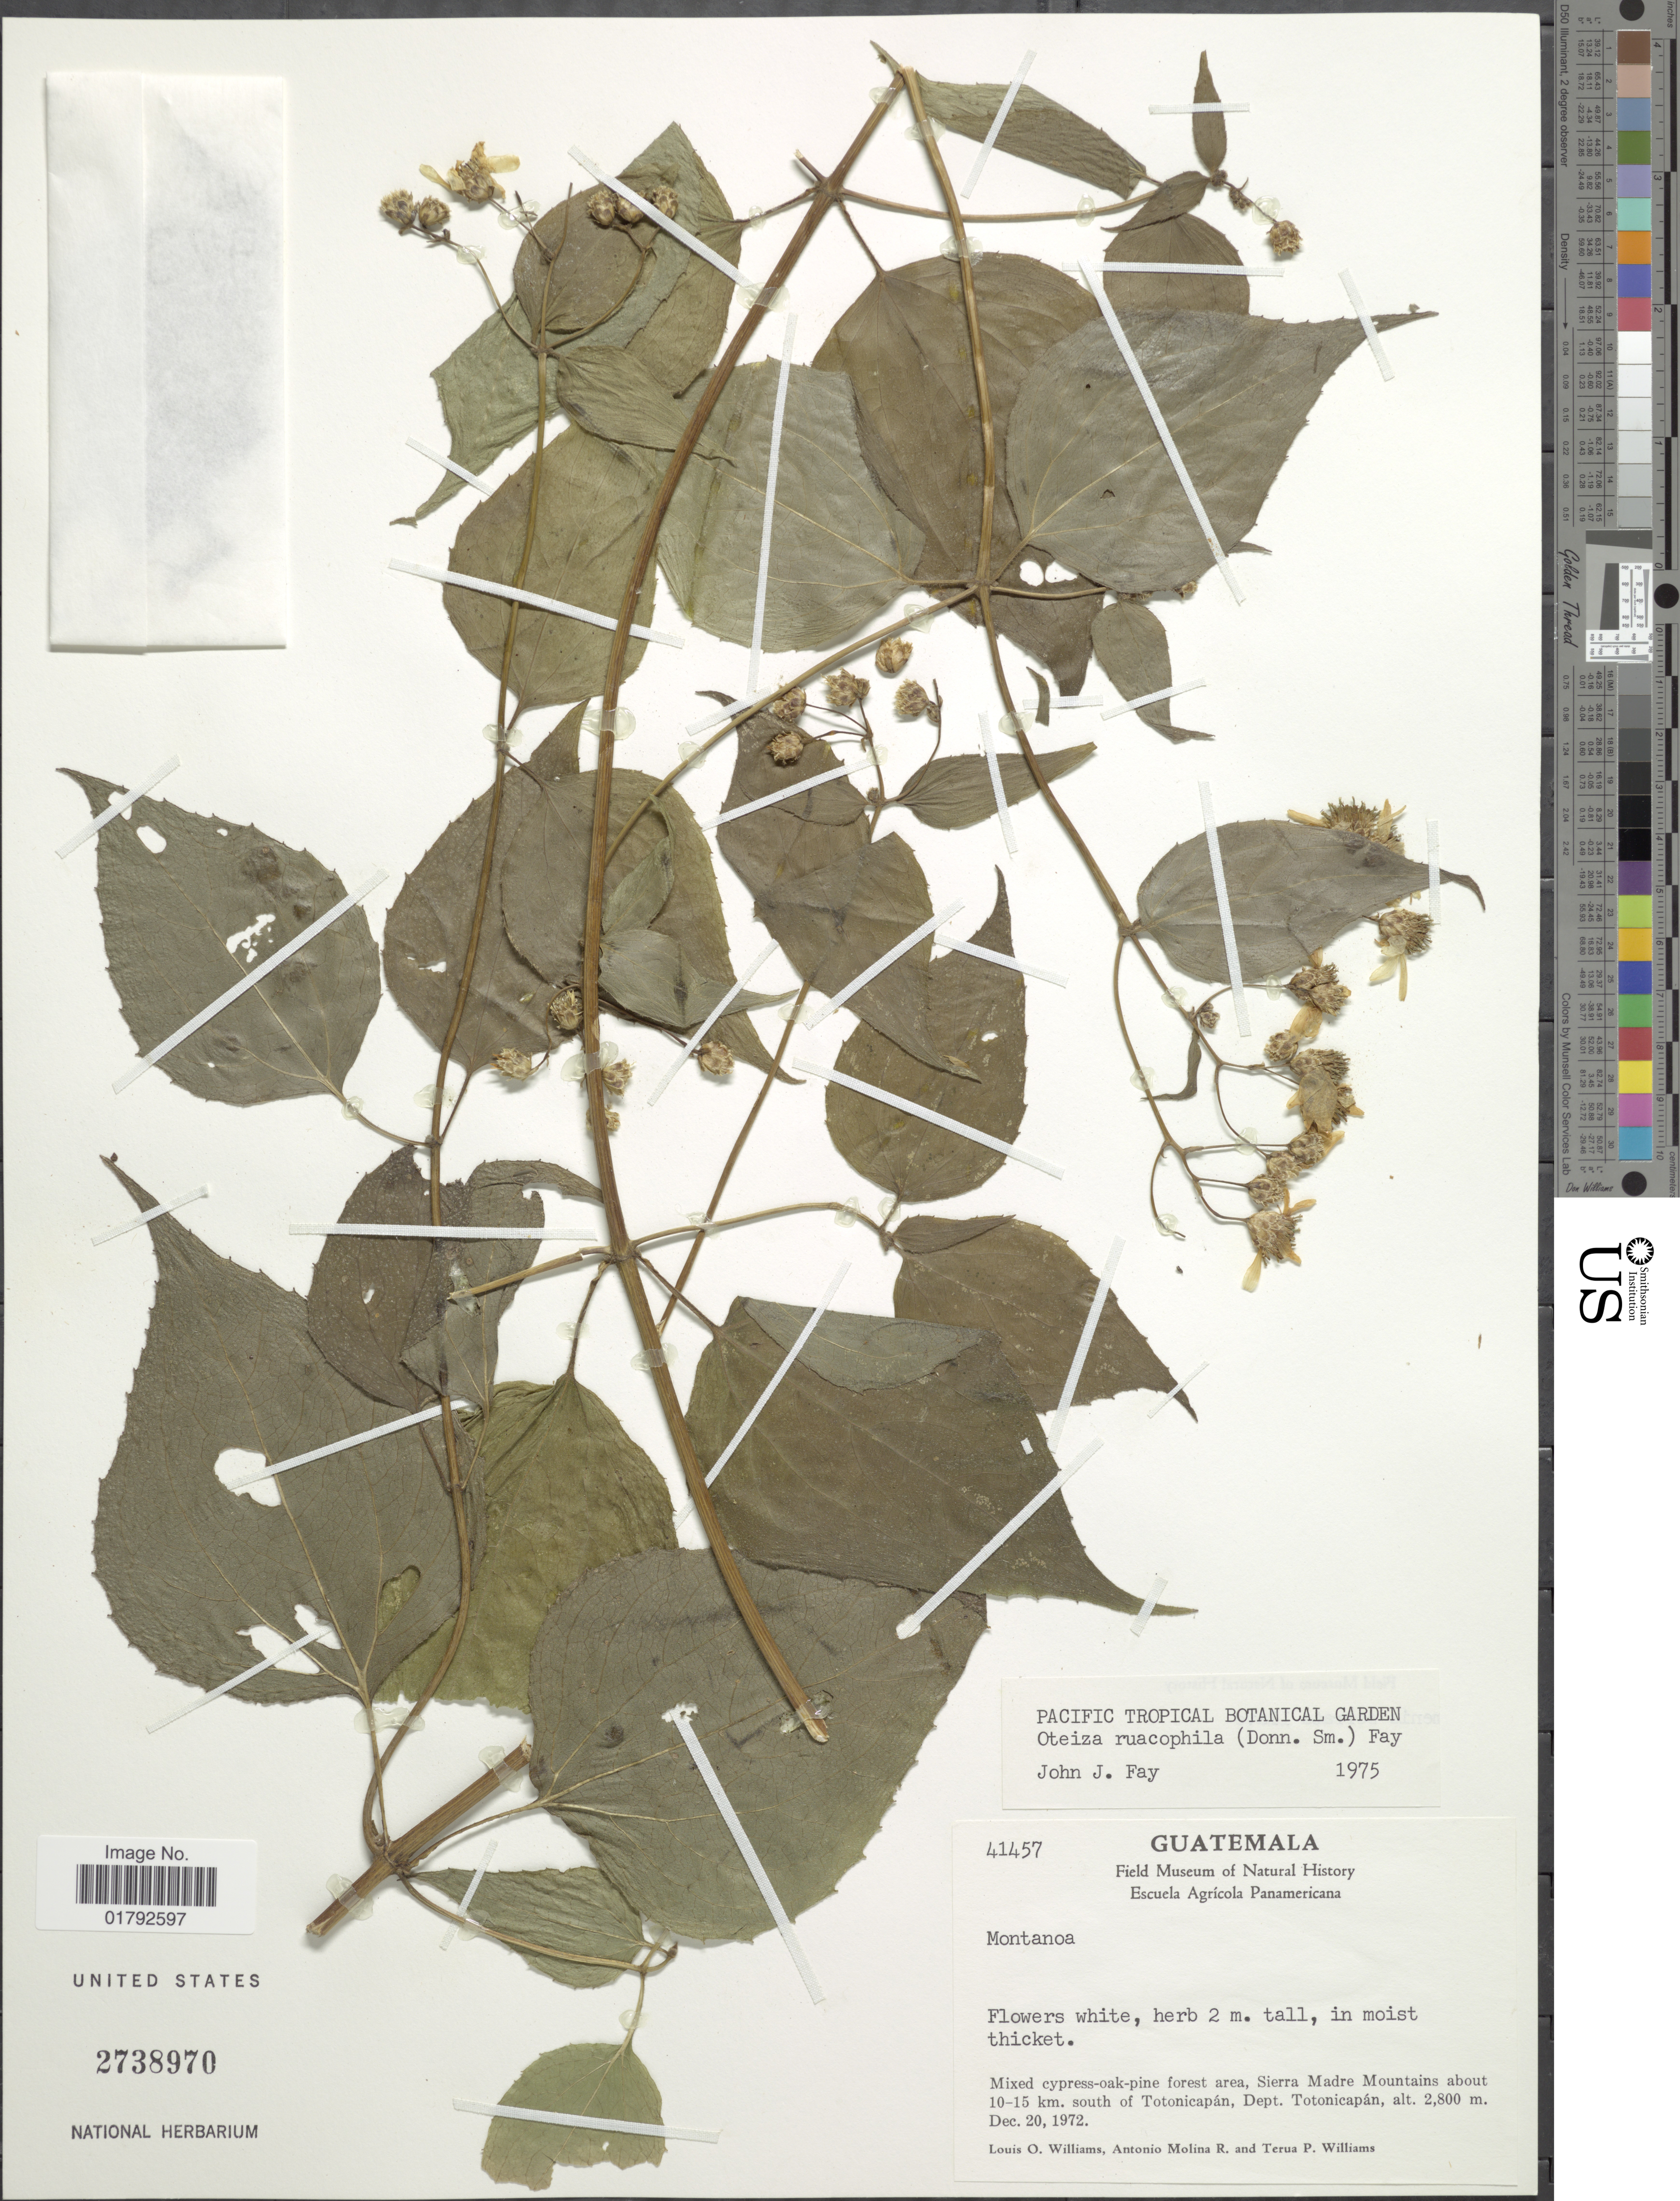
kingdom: Plantae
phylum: Tracheophyta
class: Magnoliopsida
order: Asterales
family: Asteraceae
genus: Oteiza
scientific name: Oteiza ruacophila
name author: (Donn. Sm.) Fay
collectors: L. O. Williams, A. Molina R. & T. P. Williams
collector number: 41457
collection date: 1972-12-20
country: Guatemala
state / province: Totonicapan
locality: Mixed cypress-oak-pine forest area, Sierra Madre Mountains about 10-15 km. south of Totonicapan.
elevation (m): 2800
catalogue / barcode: US 2738970